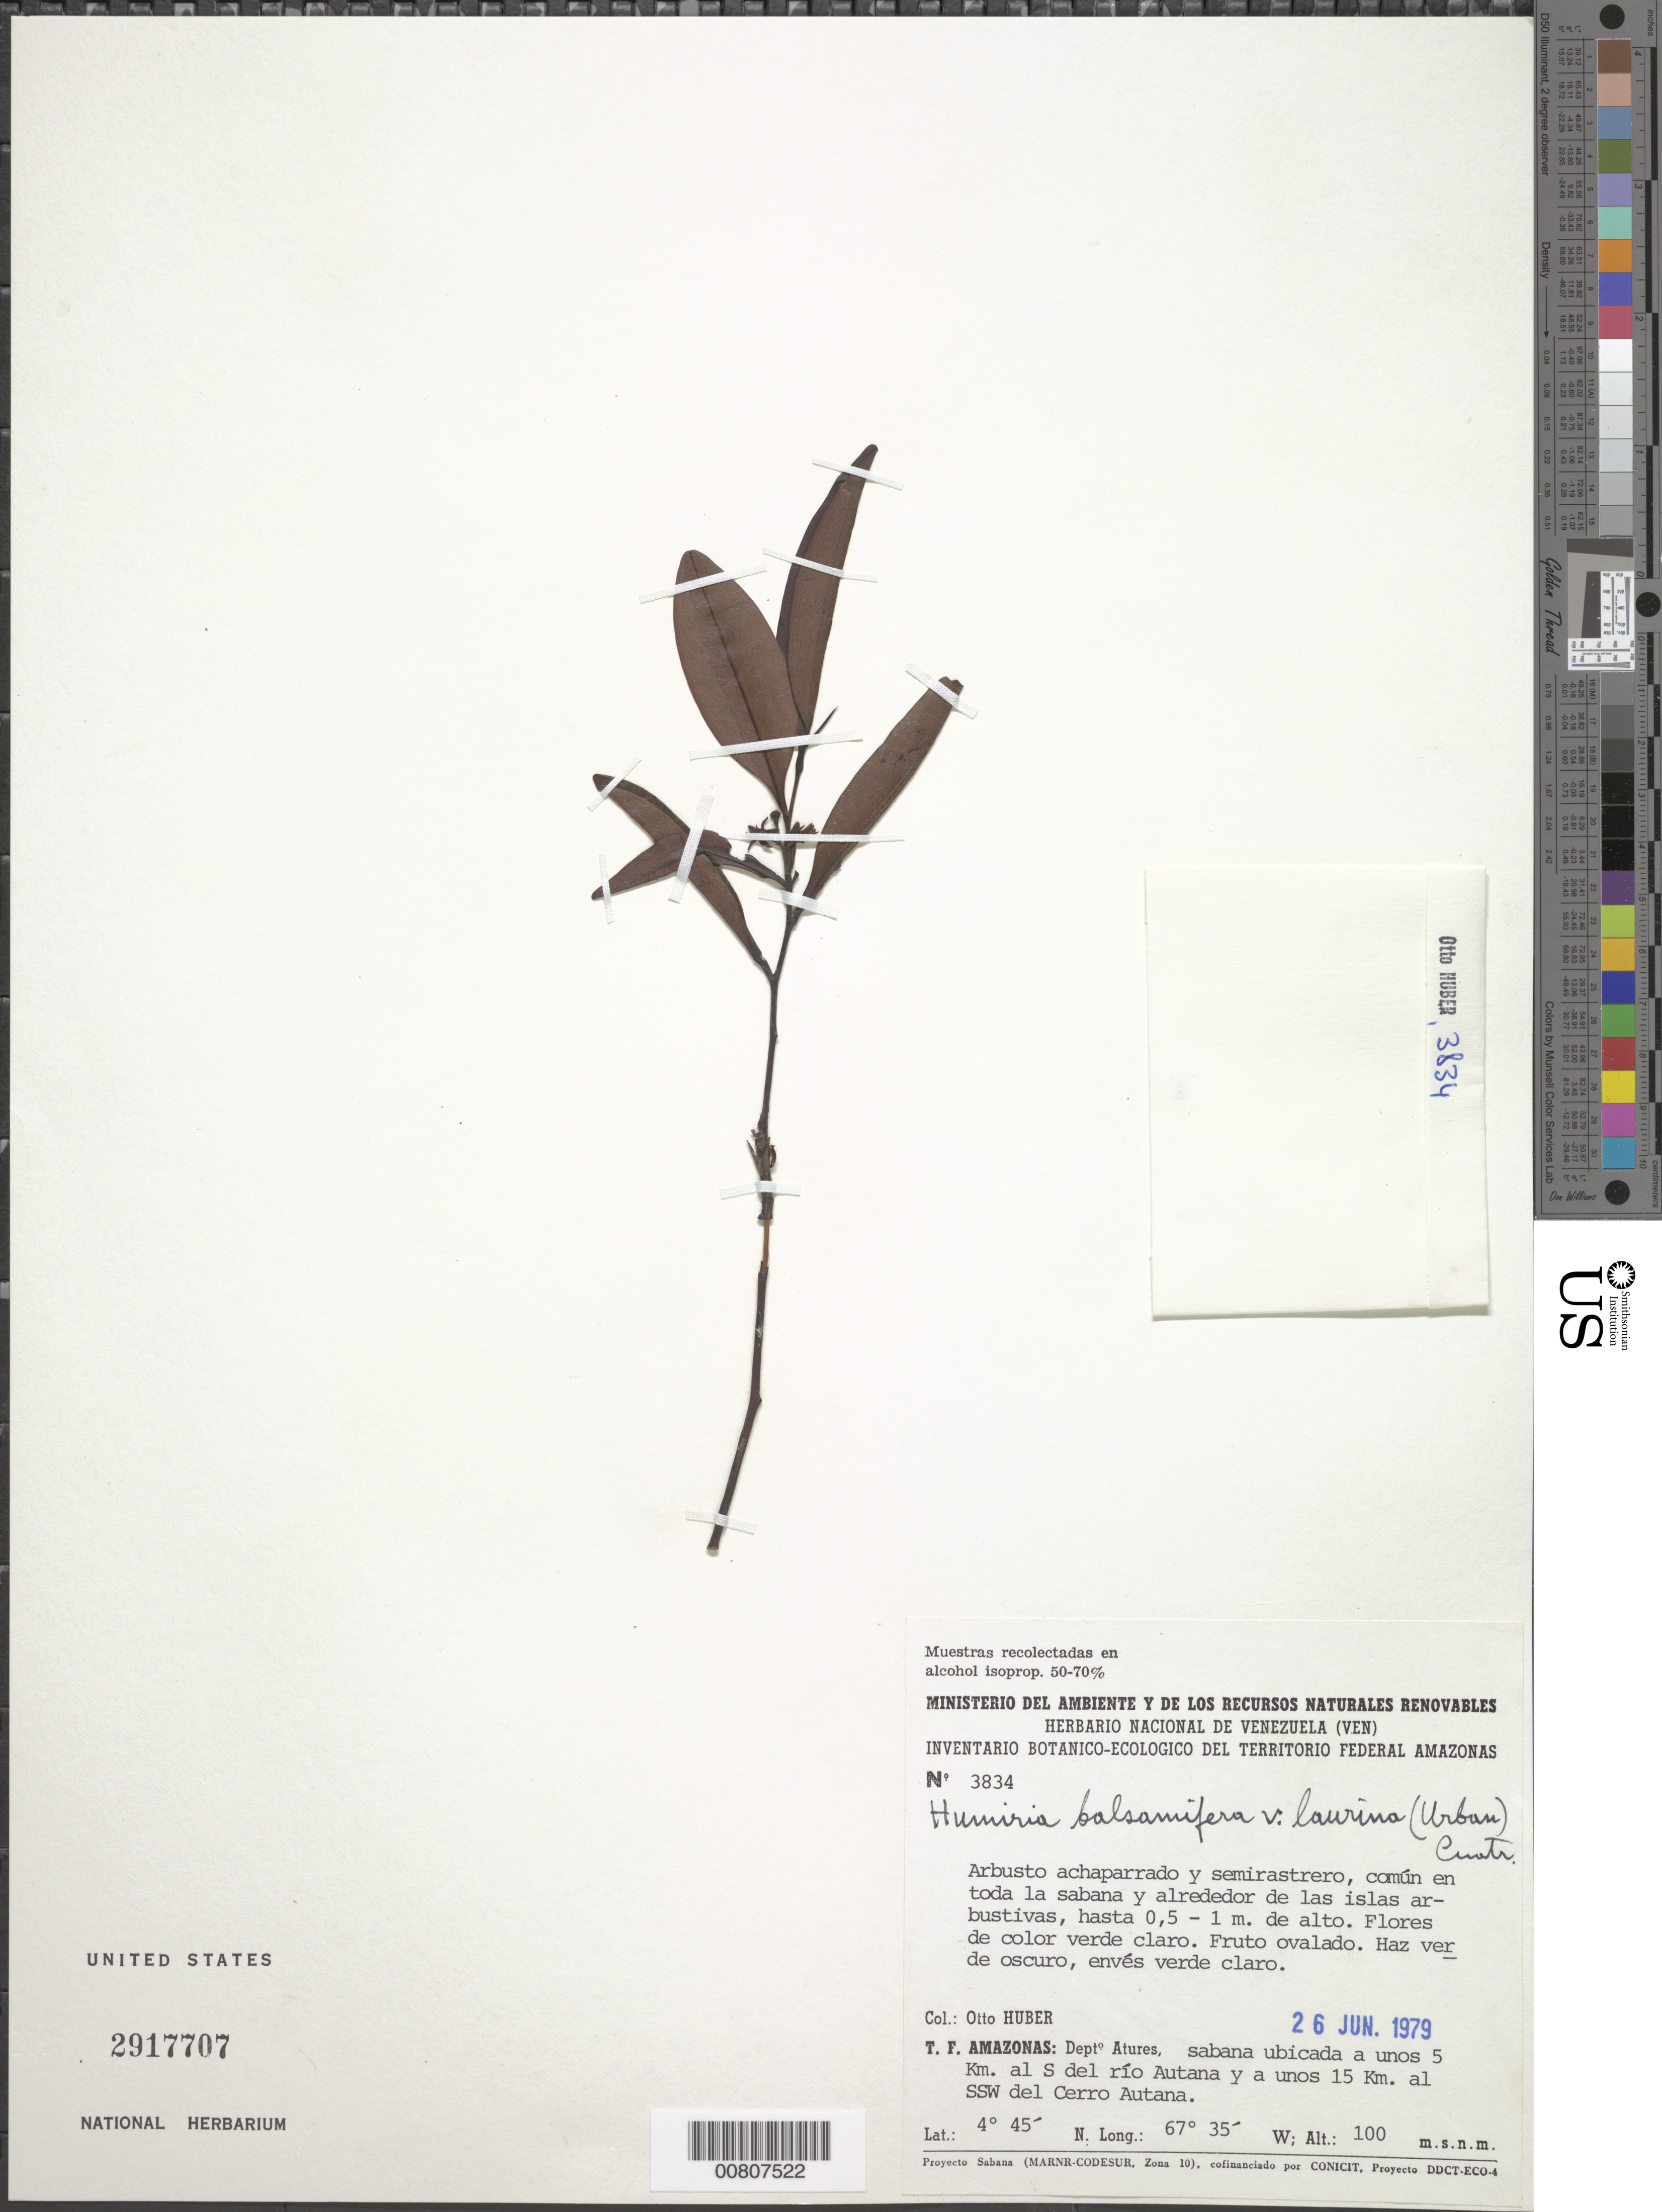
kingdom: Plantae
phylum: Tracheophyta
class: Magnoliopsida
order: Malpighiales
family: Humiriaceae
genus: Humiria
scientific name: Humiria balsamifera var. laurina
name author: Cuatrec.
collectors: O. Huber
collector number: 3834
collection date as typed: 26-Jun-79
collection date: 1979-06-26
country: Venezuela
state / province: Amazonas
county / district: Atures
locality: Río Autana, approx. 5 km S of and about 15 km SSW of Cerro Autana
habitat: Sabana, islas arbustivas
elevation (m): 100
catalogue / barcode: US 2917707